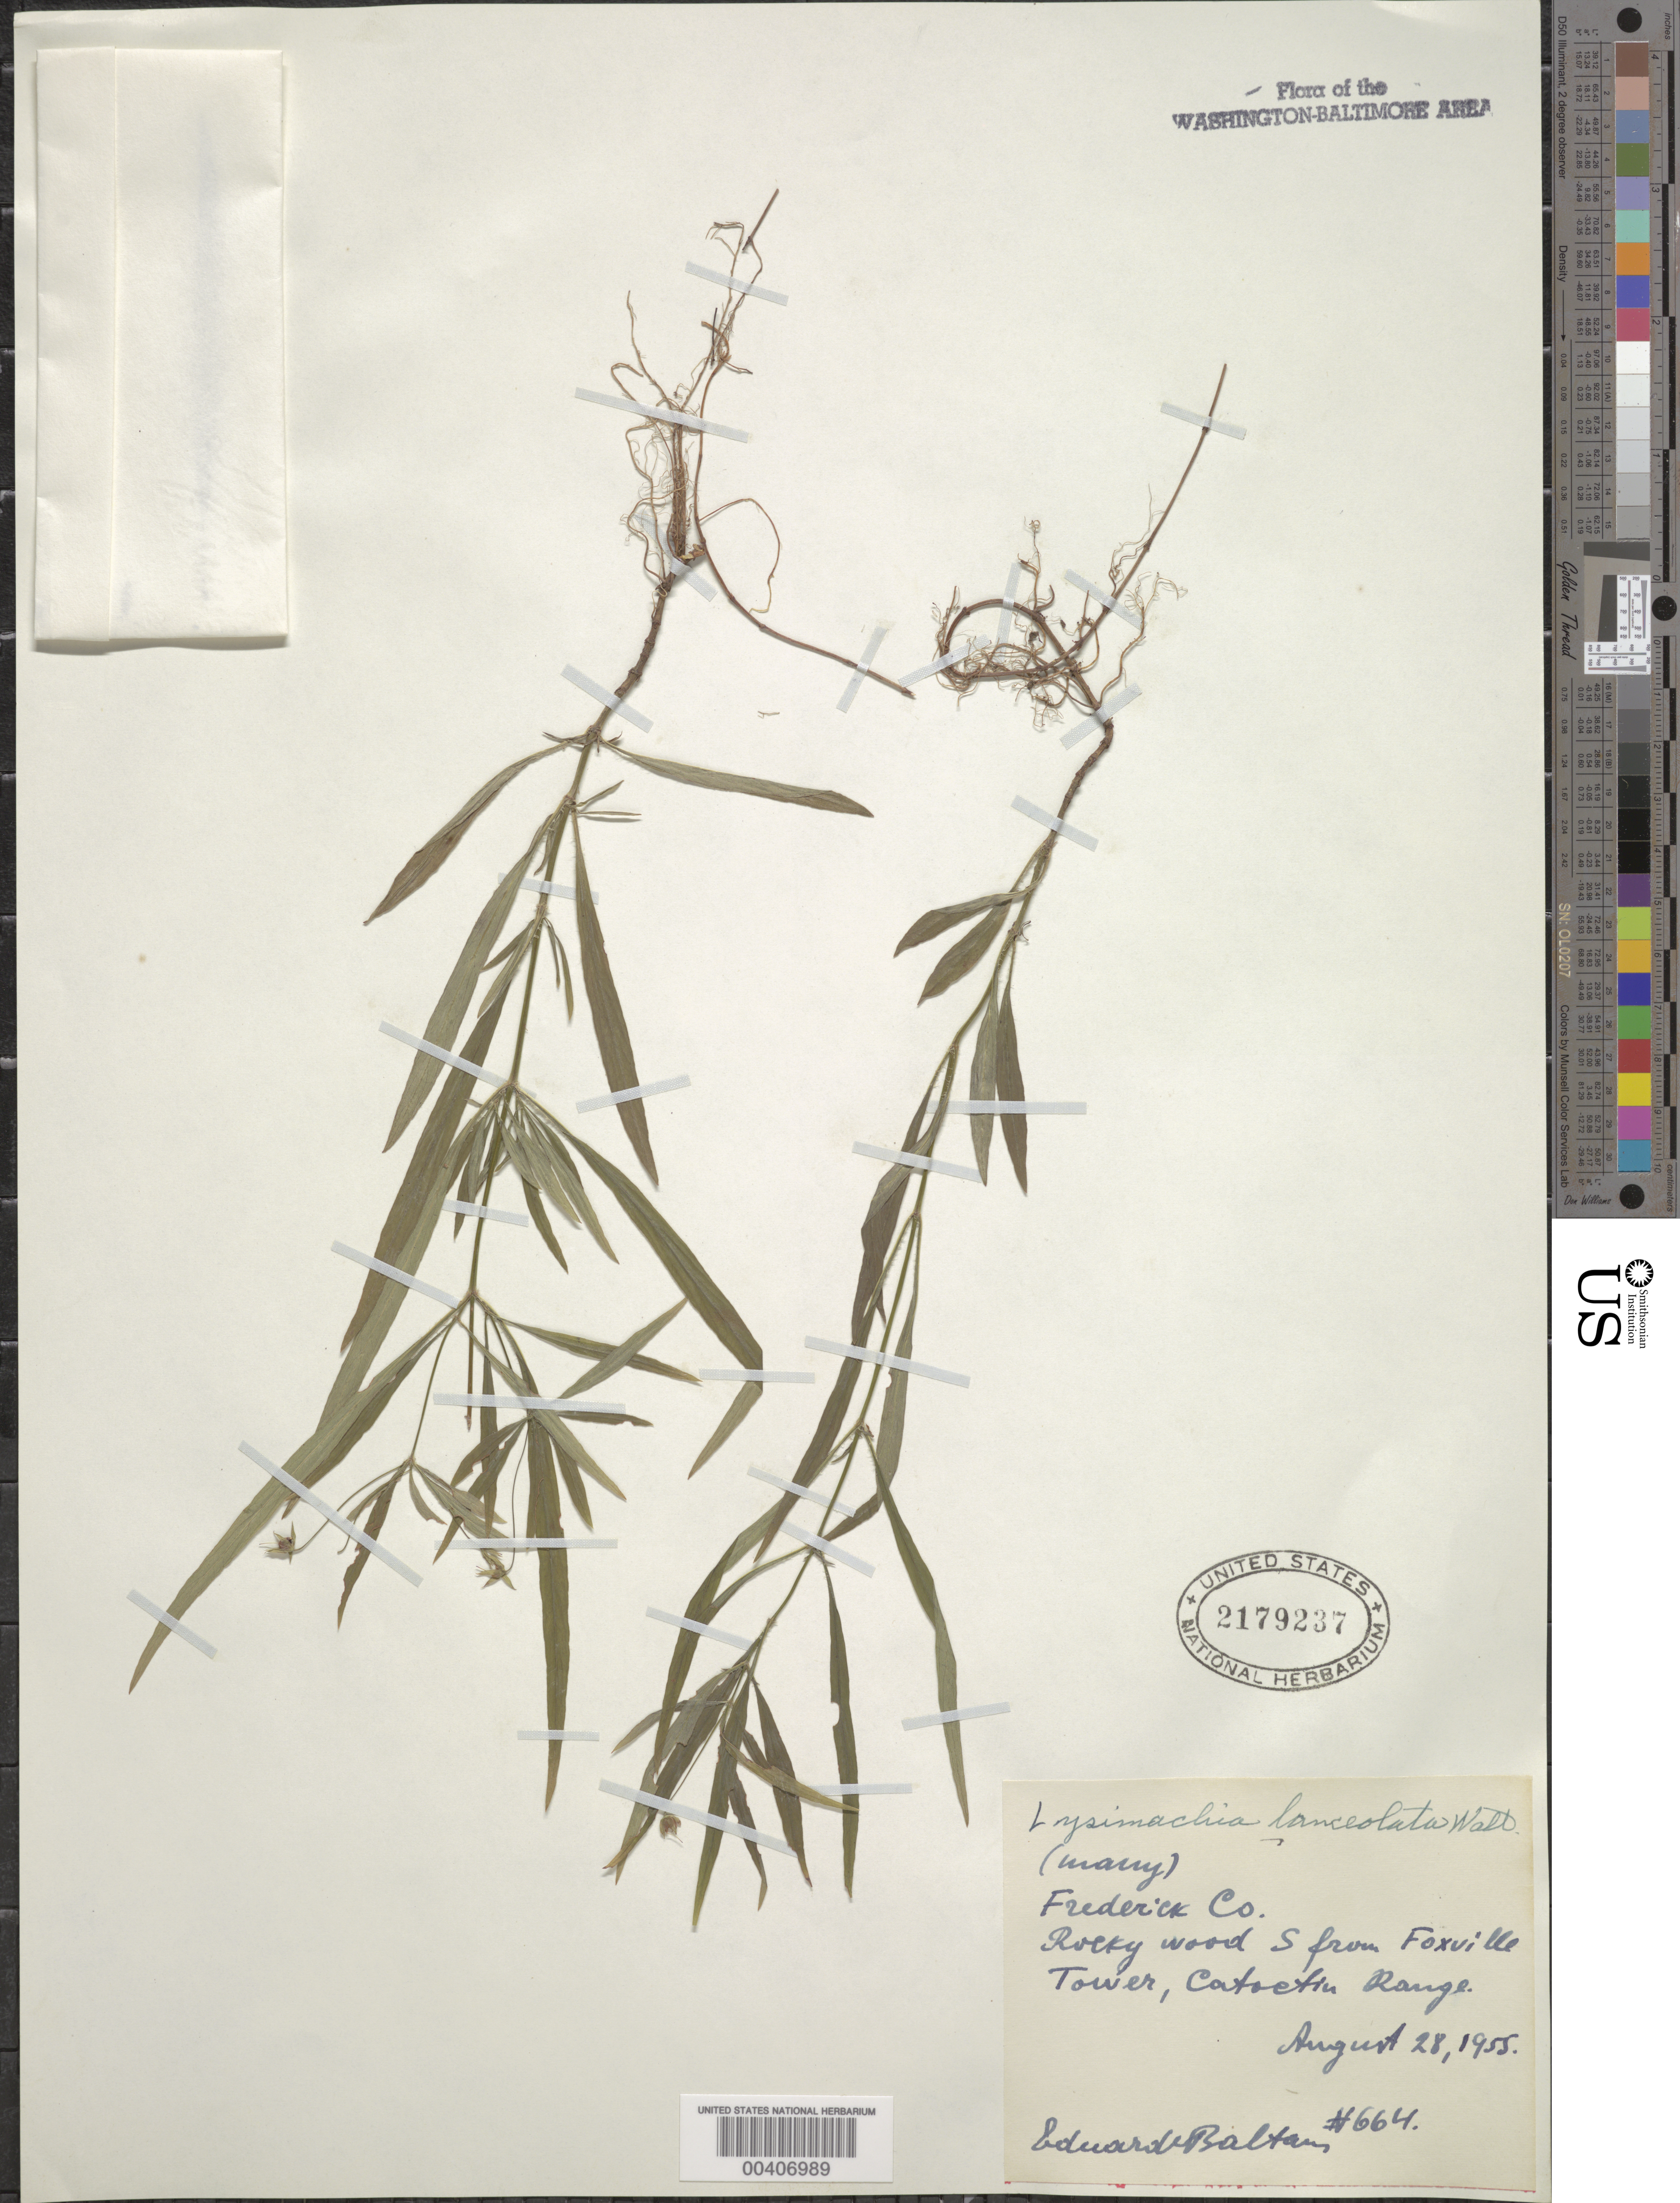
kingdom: Plantae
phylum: Tracheophyta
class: Magnoliopsida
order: Ericales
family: Primulaceae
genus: Lysimachia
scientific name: Lysimachia lanceolata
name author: Walter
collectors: E. Baltars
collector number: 664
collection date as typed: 28 Aug 1955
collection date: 1955-08-28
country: United States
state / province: Maryland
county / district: Frederick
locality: South of Foxville Tower, Catoctin Range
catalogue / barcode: US 2179237